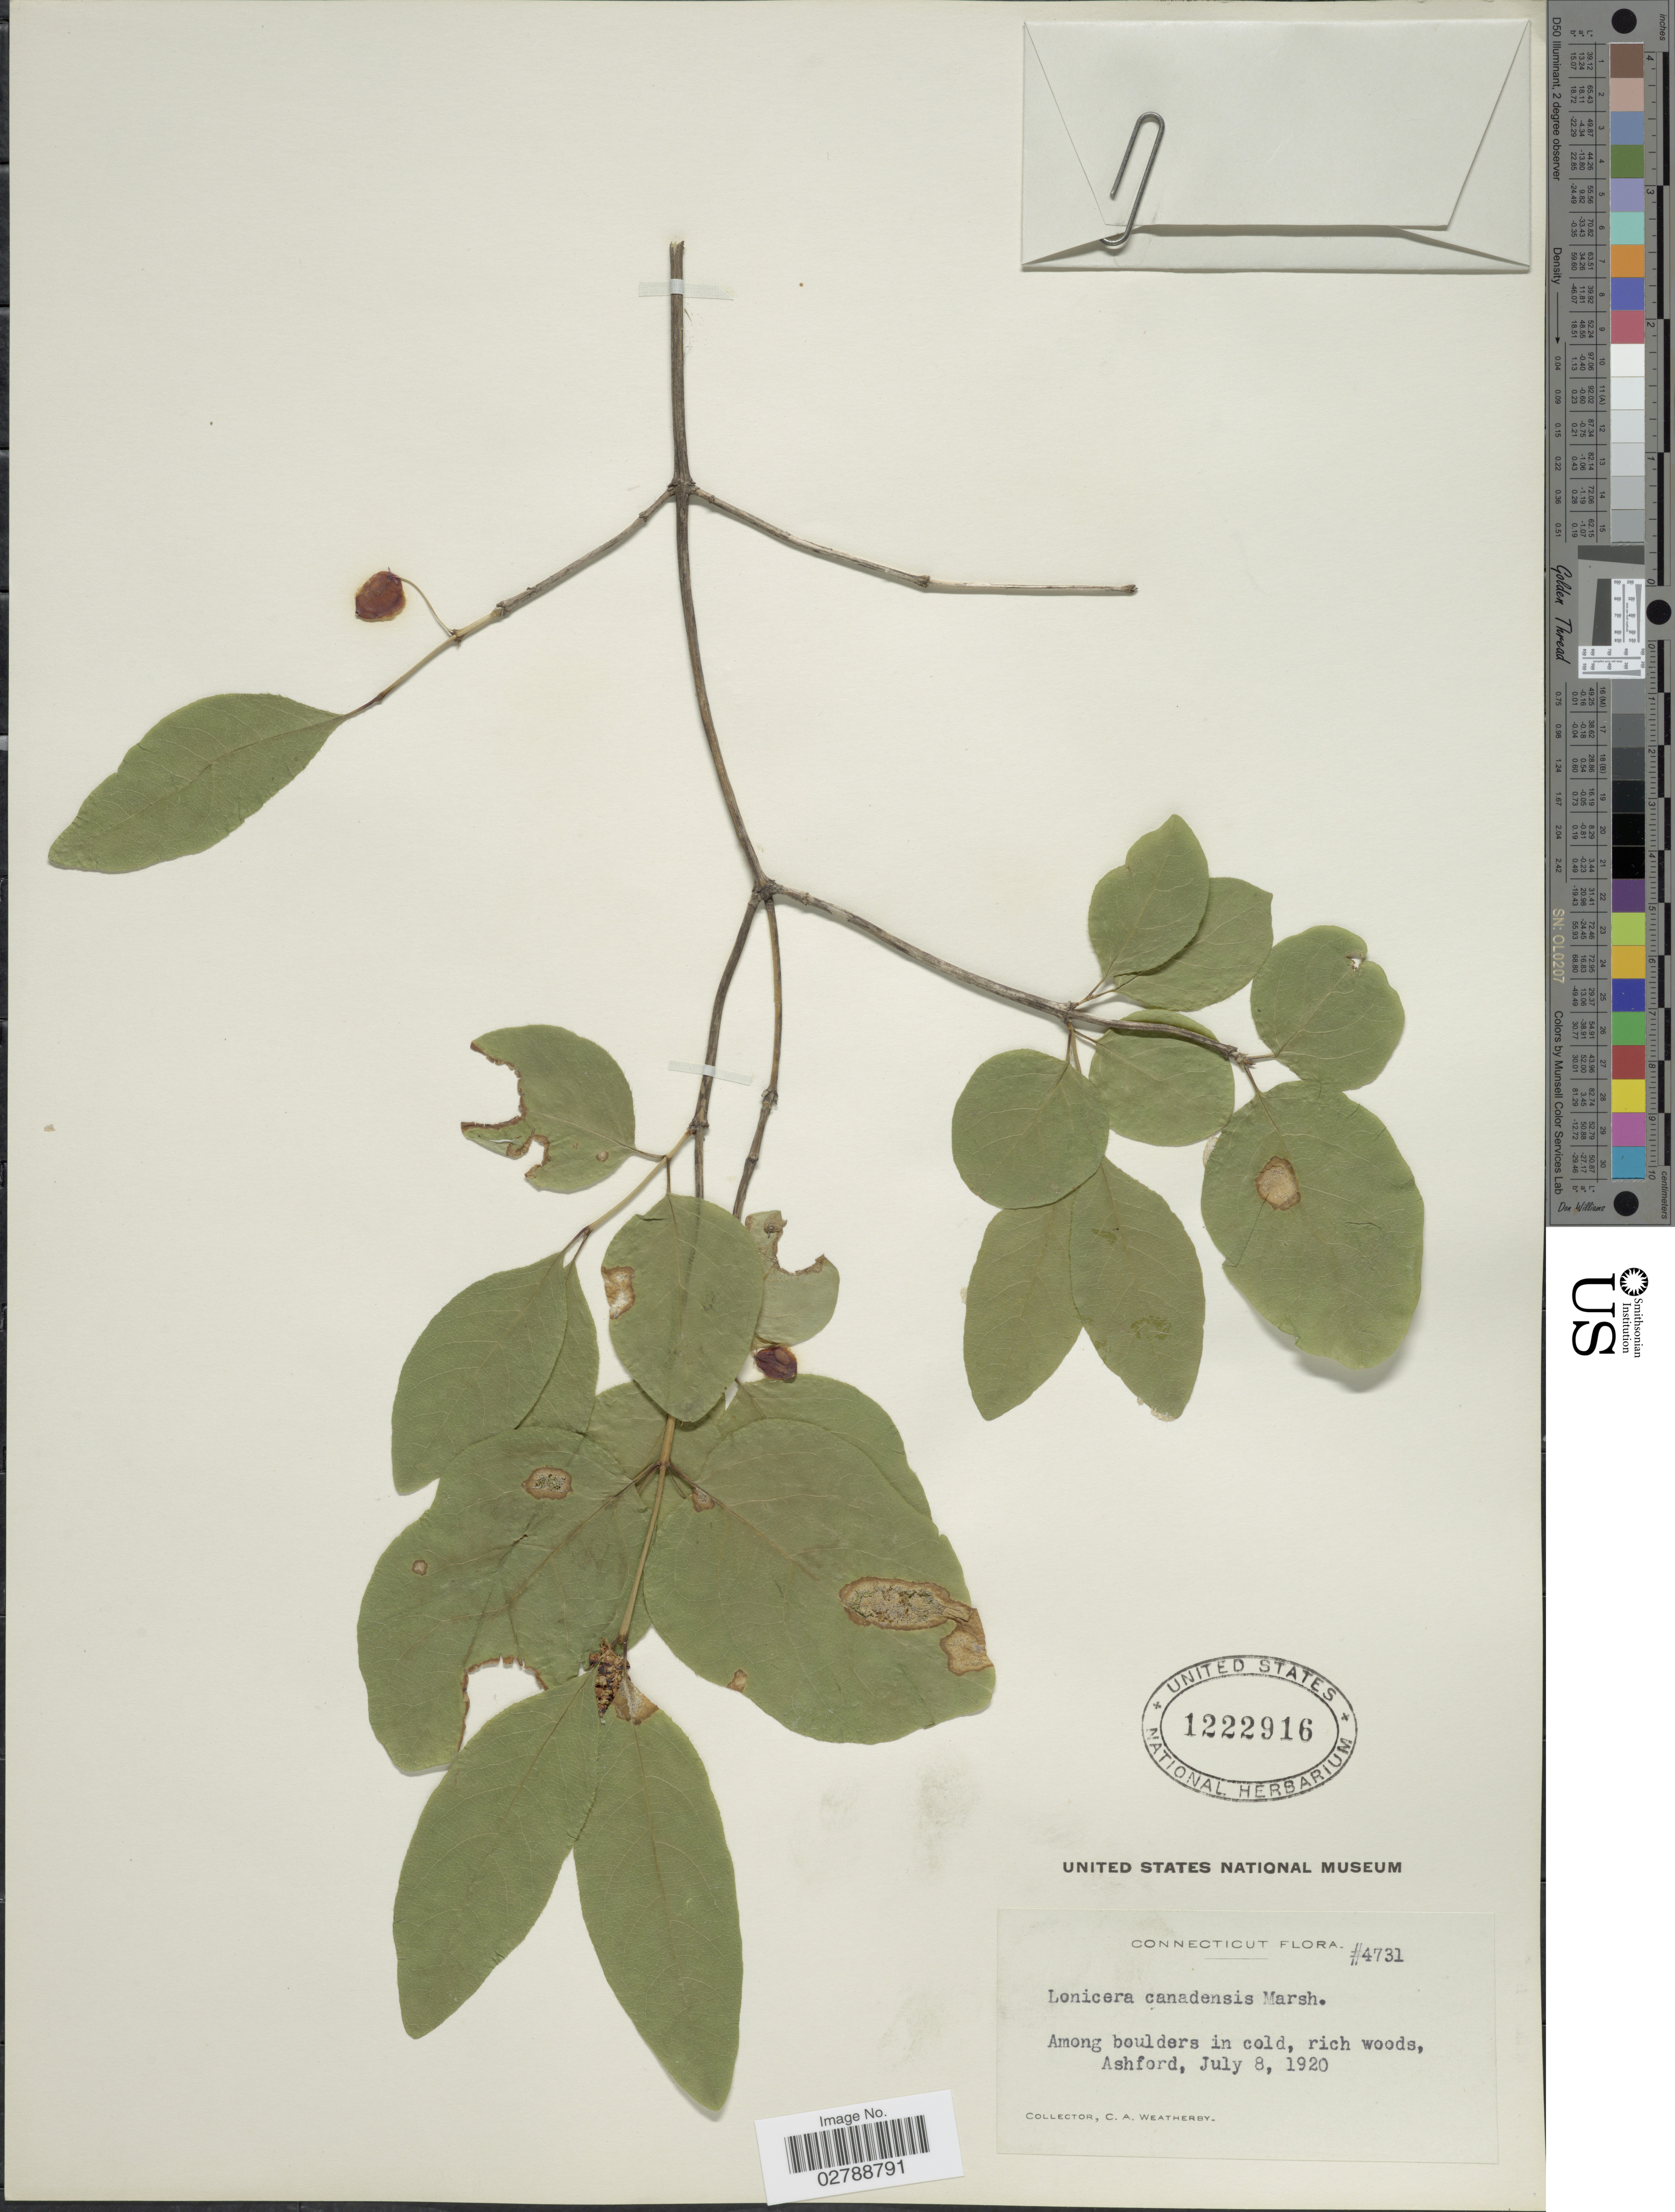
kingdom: Plantae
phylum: Tracheophyta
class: Magnoliopsida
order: Dipsacales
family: Caprifoliaceae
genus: Lonicera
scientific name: Lonicera canadensis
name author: Bartram & W. Bartram ex Marshall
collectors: C. A. Weatherby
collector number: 4731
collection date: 1920-07-08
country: United States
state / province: Connecticut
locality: Ashford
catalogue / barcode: US 1222916